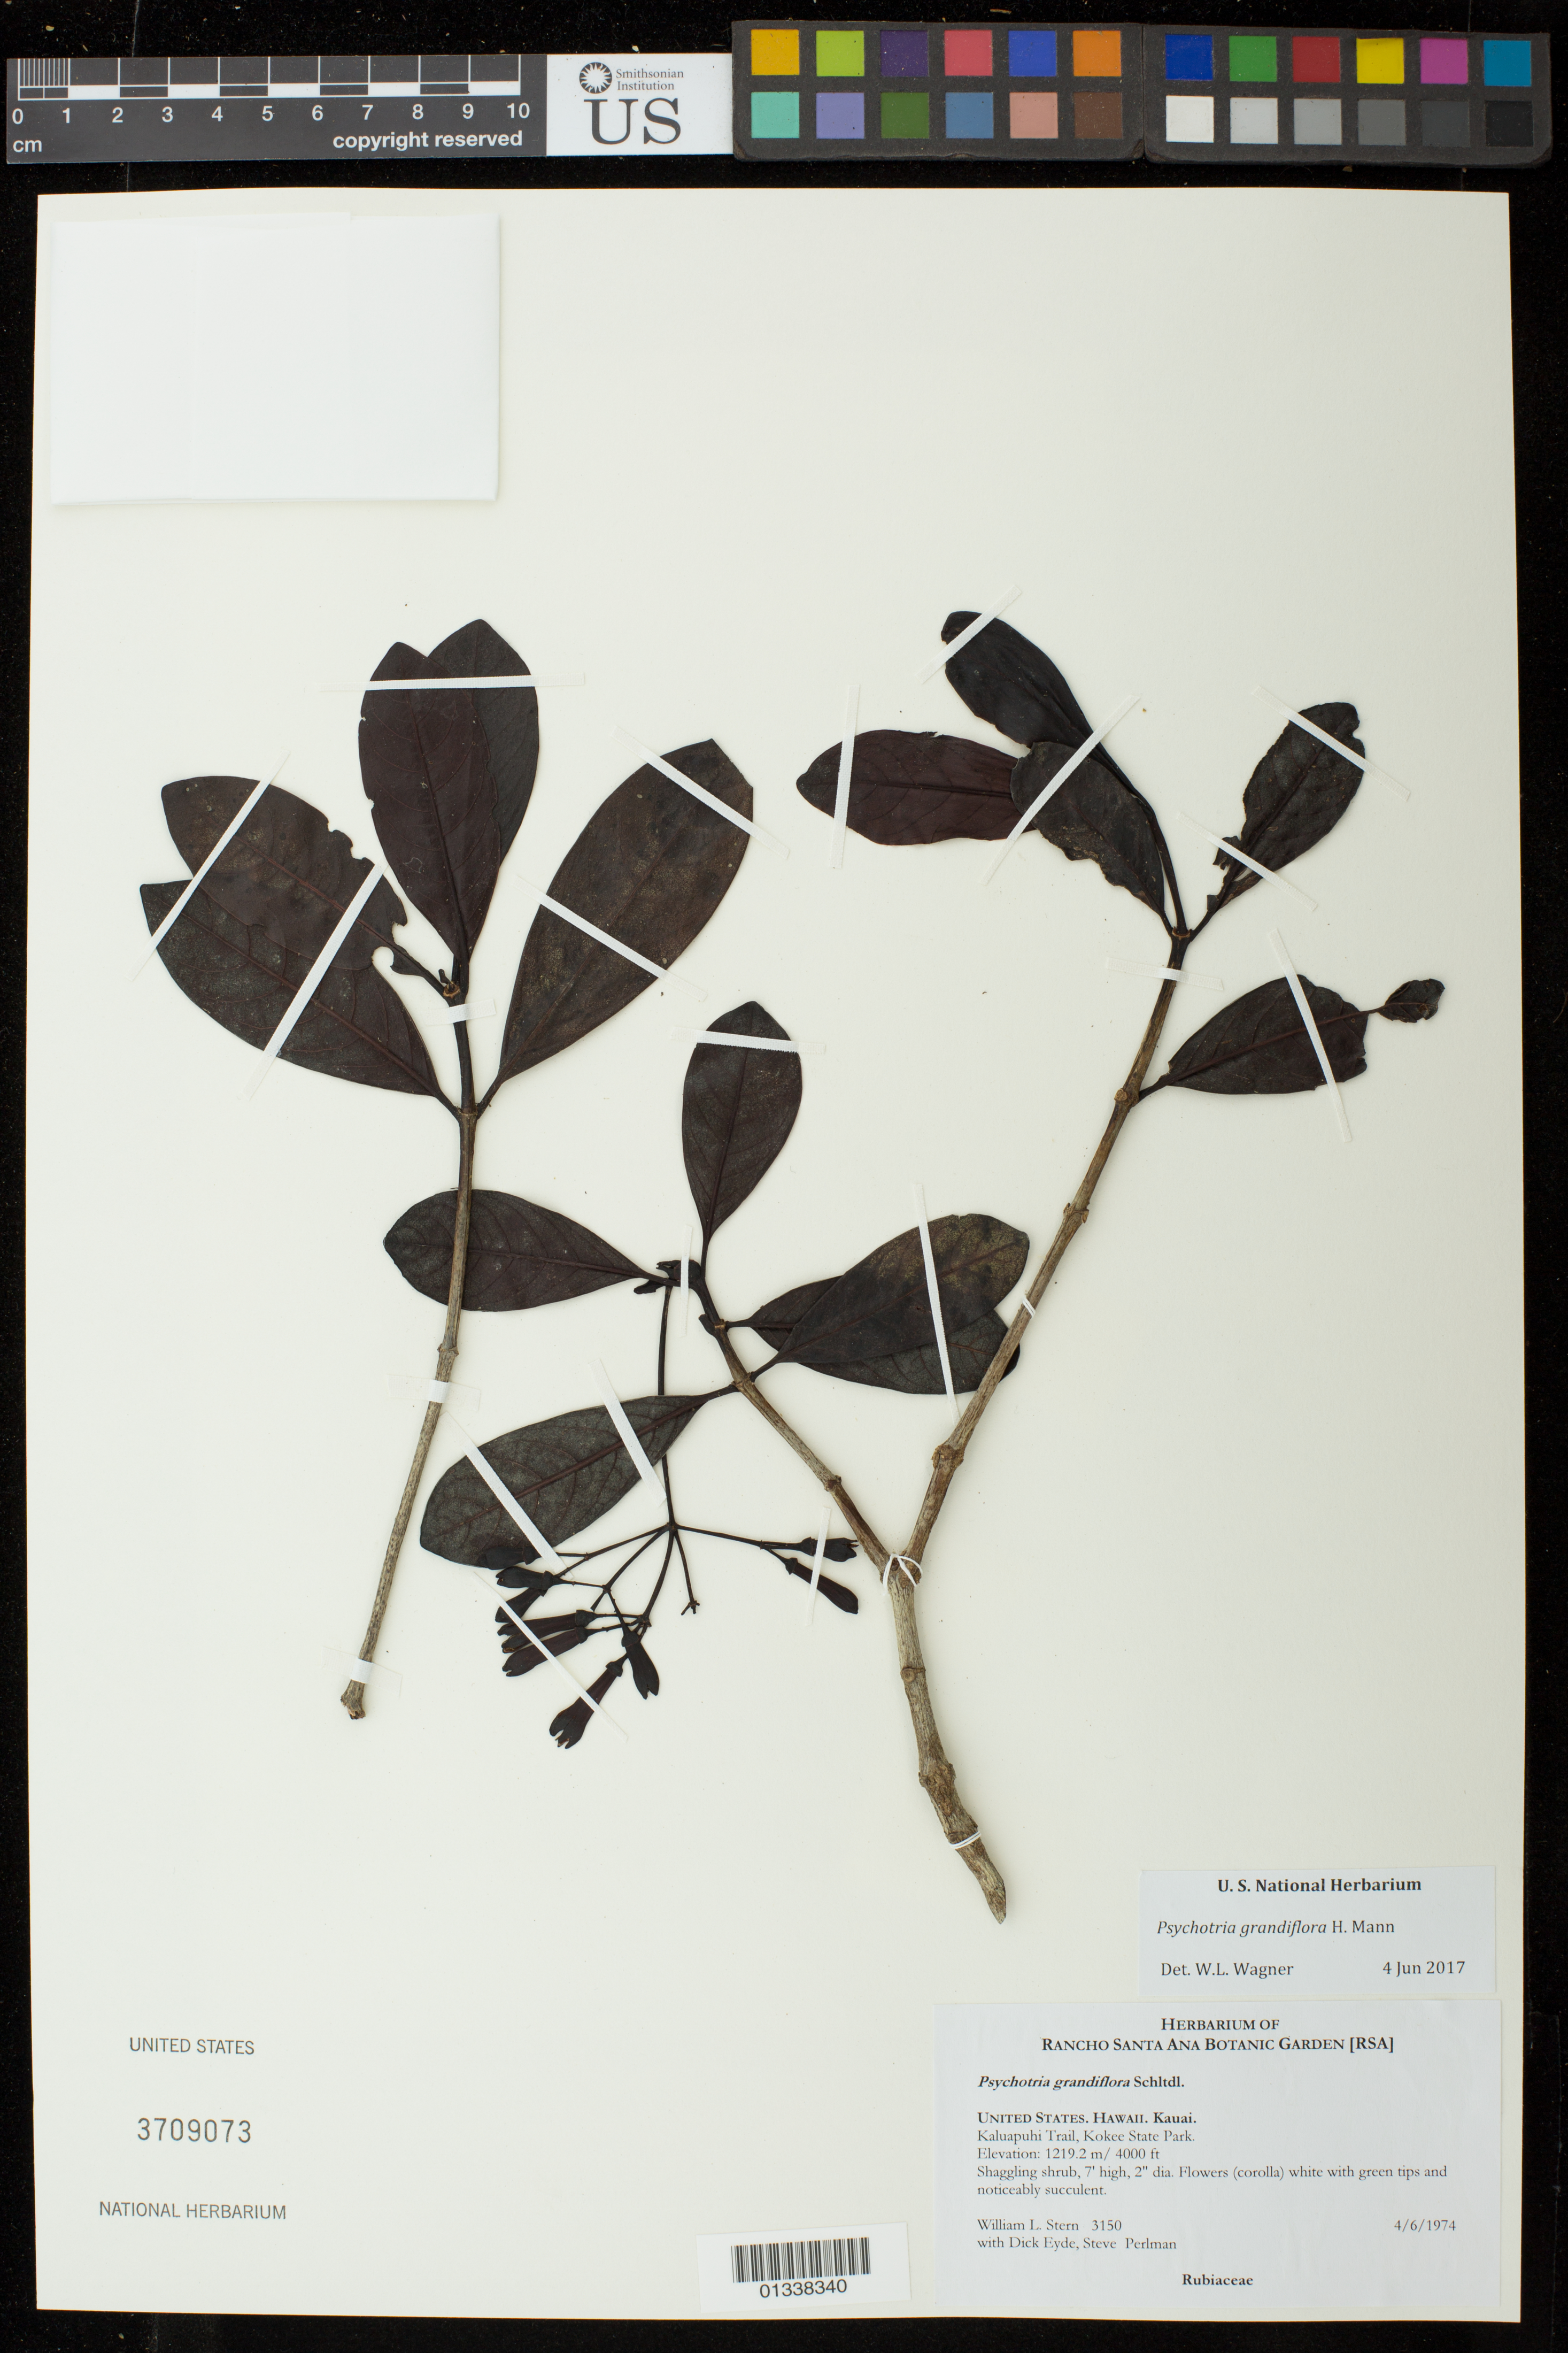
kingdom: Plantae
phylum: Tracheophyta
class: Magnoliopsida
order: Gentianales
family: Rubiaceae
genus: Psychotria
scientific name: Psychotria grandiflora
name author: H. Mann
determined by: Wagner, W. L., (BOT), Smithsonian Institution - National Museum of Natural History (UNITED STATES)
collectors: W. L. Stern, R. H. Eyde & S. P. Perlman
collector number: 3150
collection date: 1974-04-06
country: United States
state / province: Hawaii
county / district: Kauai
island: Kaua'i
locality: Kaluapuhi Trail, Kokee State Park.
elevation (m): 1219.2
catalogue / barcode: US 3709073